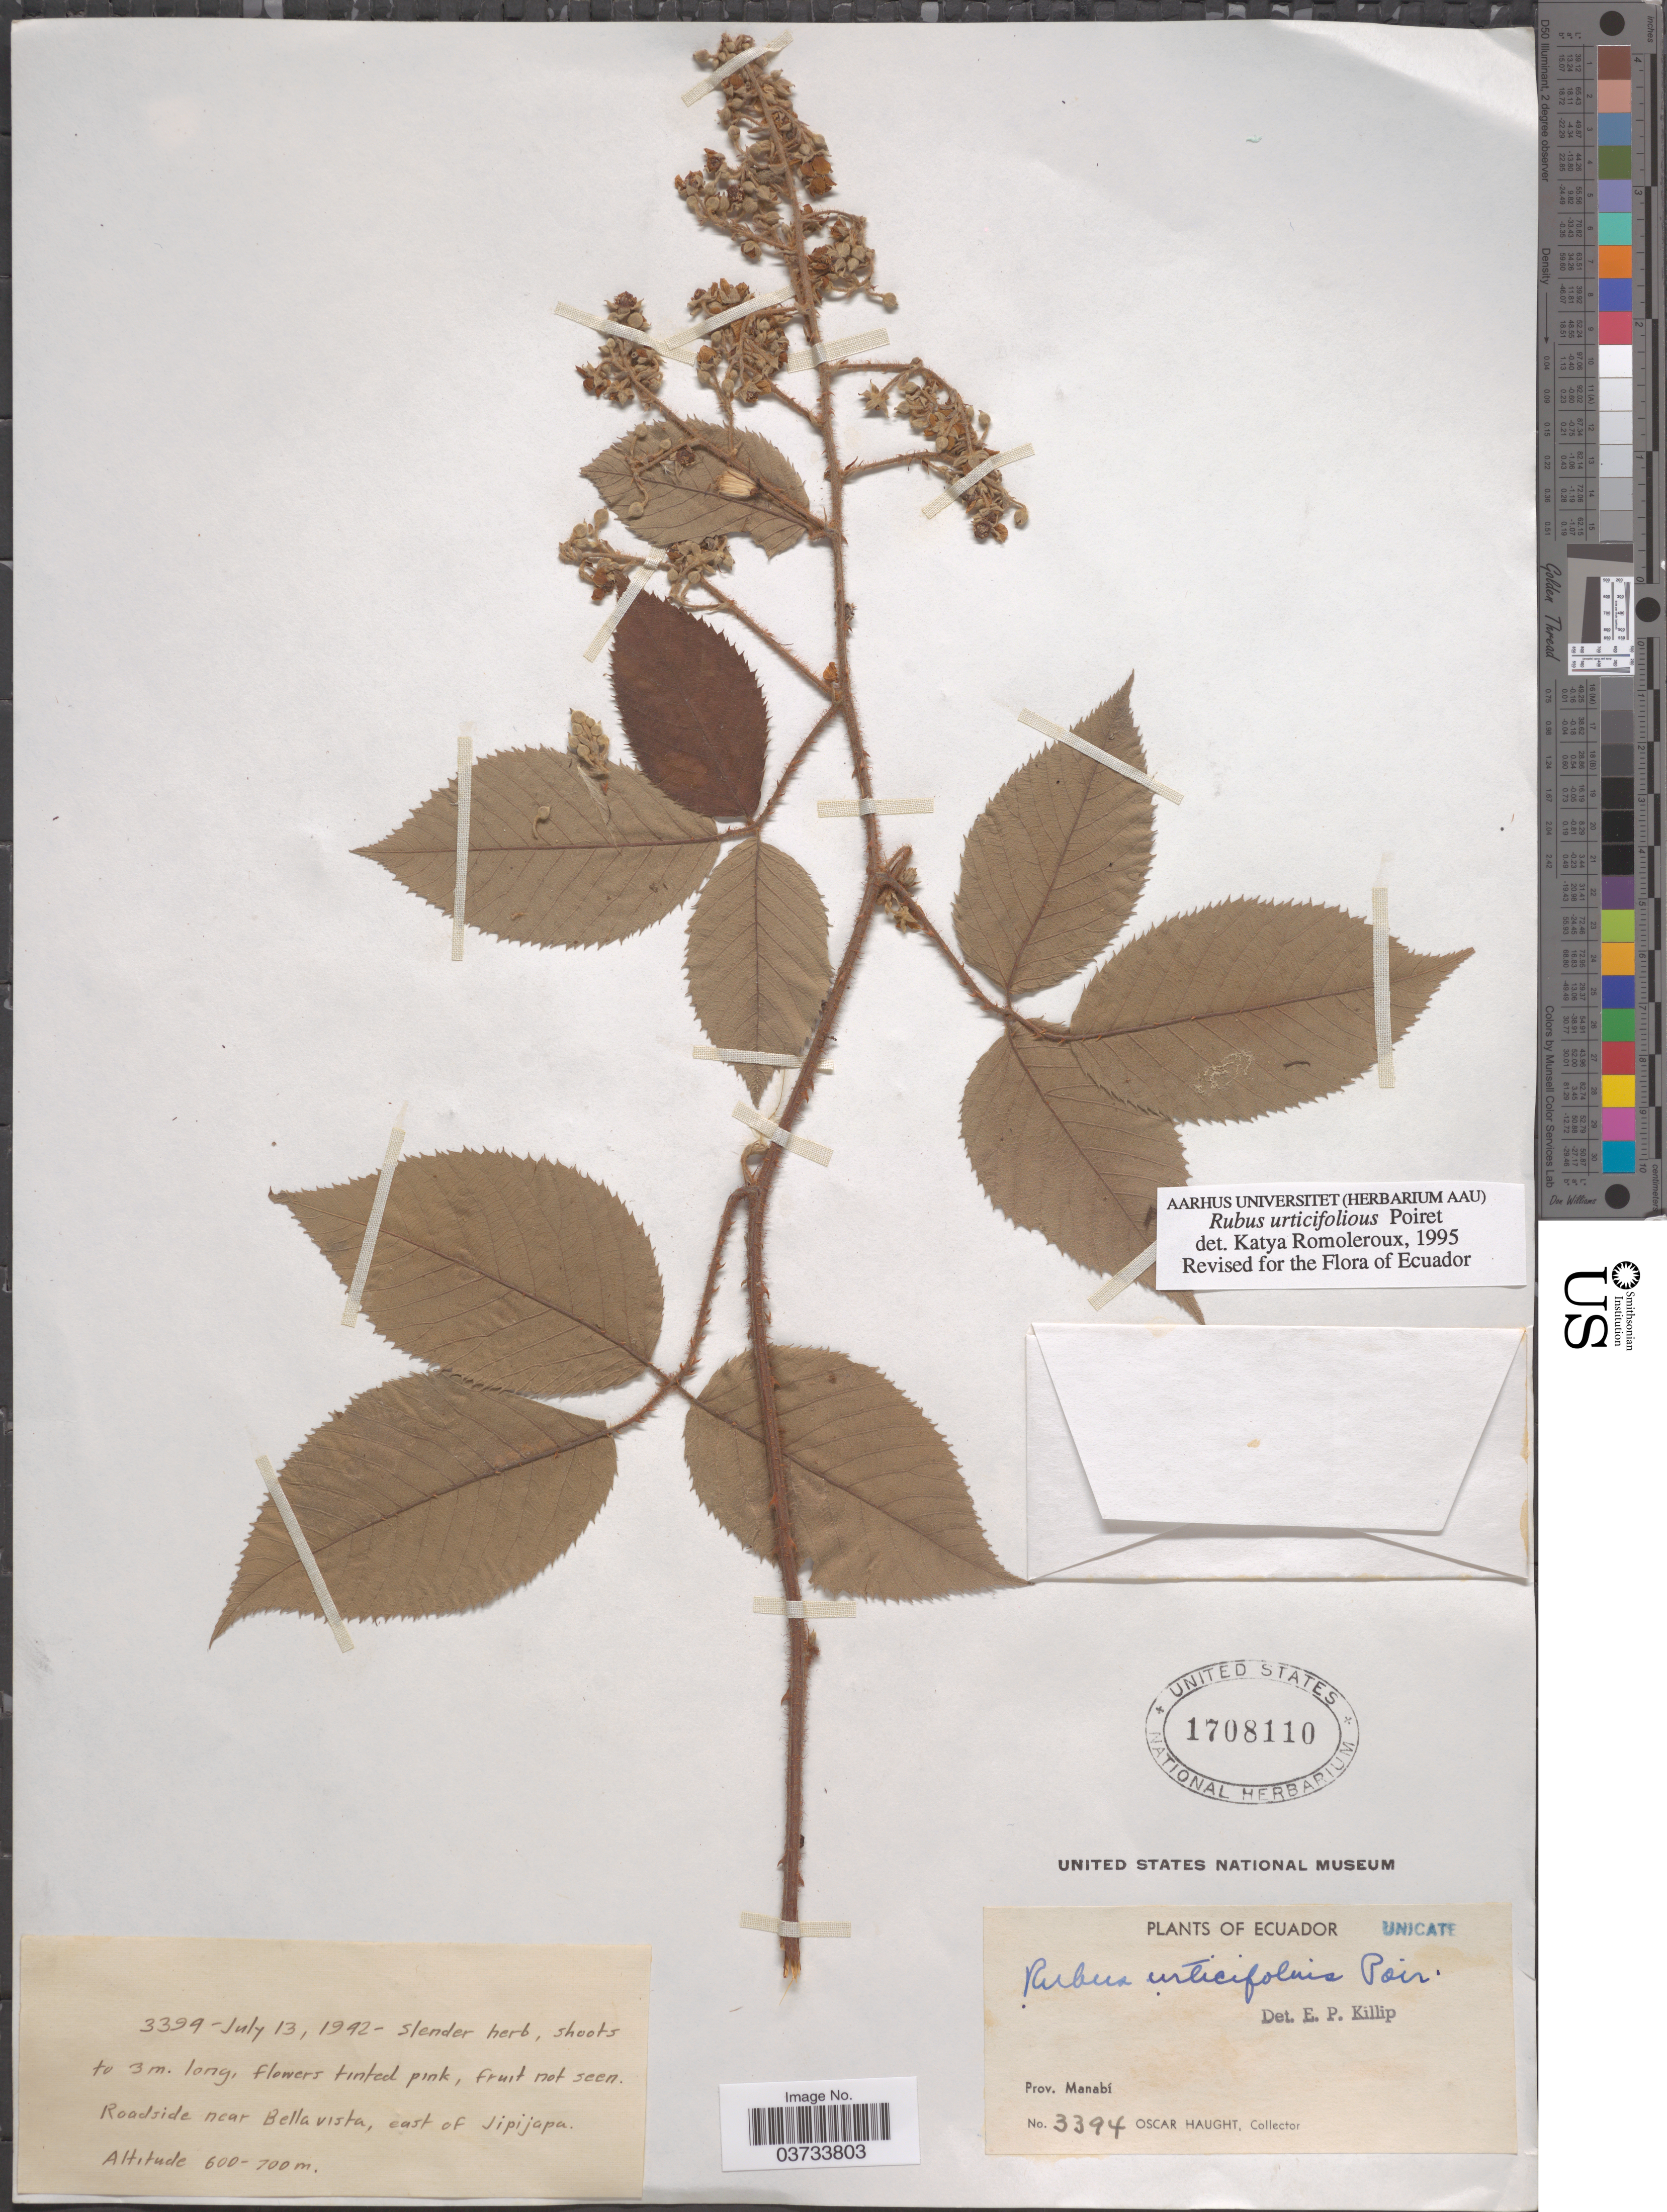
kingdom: Plantae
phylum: Tracheophyta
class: Magnoliopsida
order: Rosales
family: Rosaceae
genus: Rubus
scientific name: Rubus urticifolius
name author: Poir.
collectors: O. Haught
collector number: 3394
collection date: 1942-07-13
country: Ecuador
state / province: Manabí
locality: Roadside near Bellavista, east of Jipijapa.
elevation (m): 600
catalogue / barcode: US 1708110